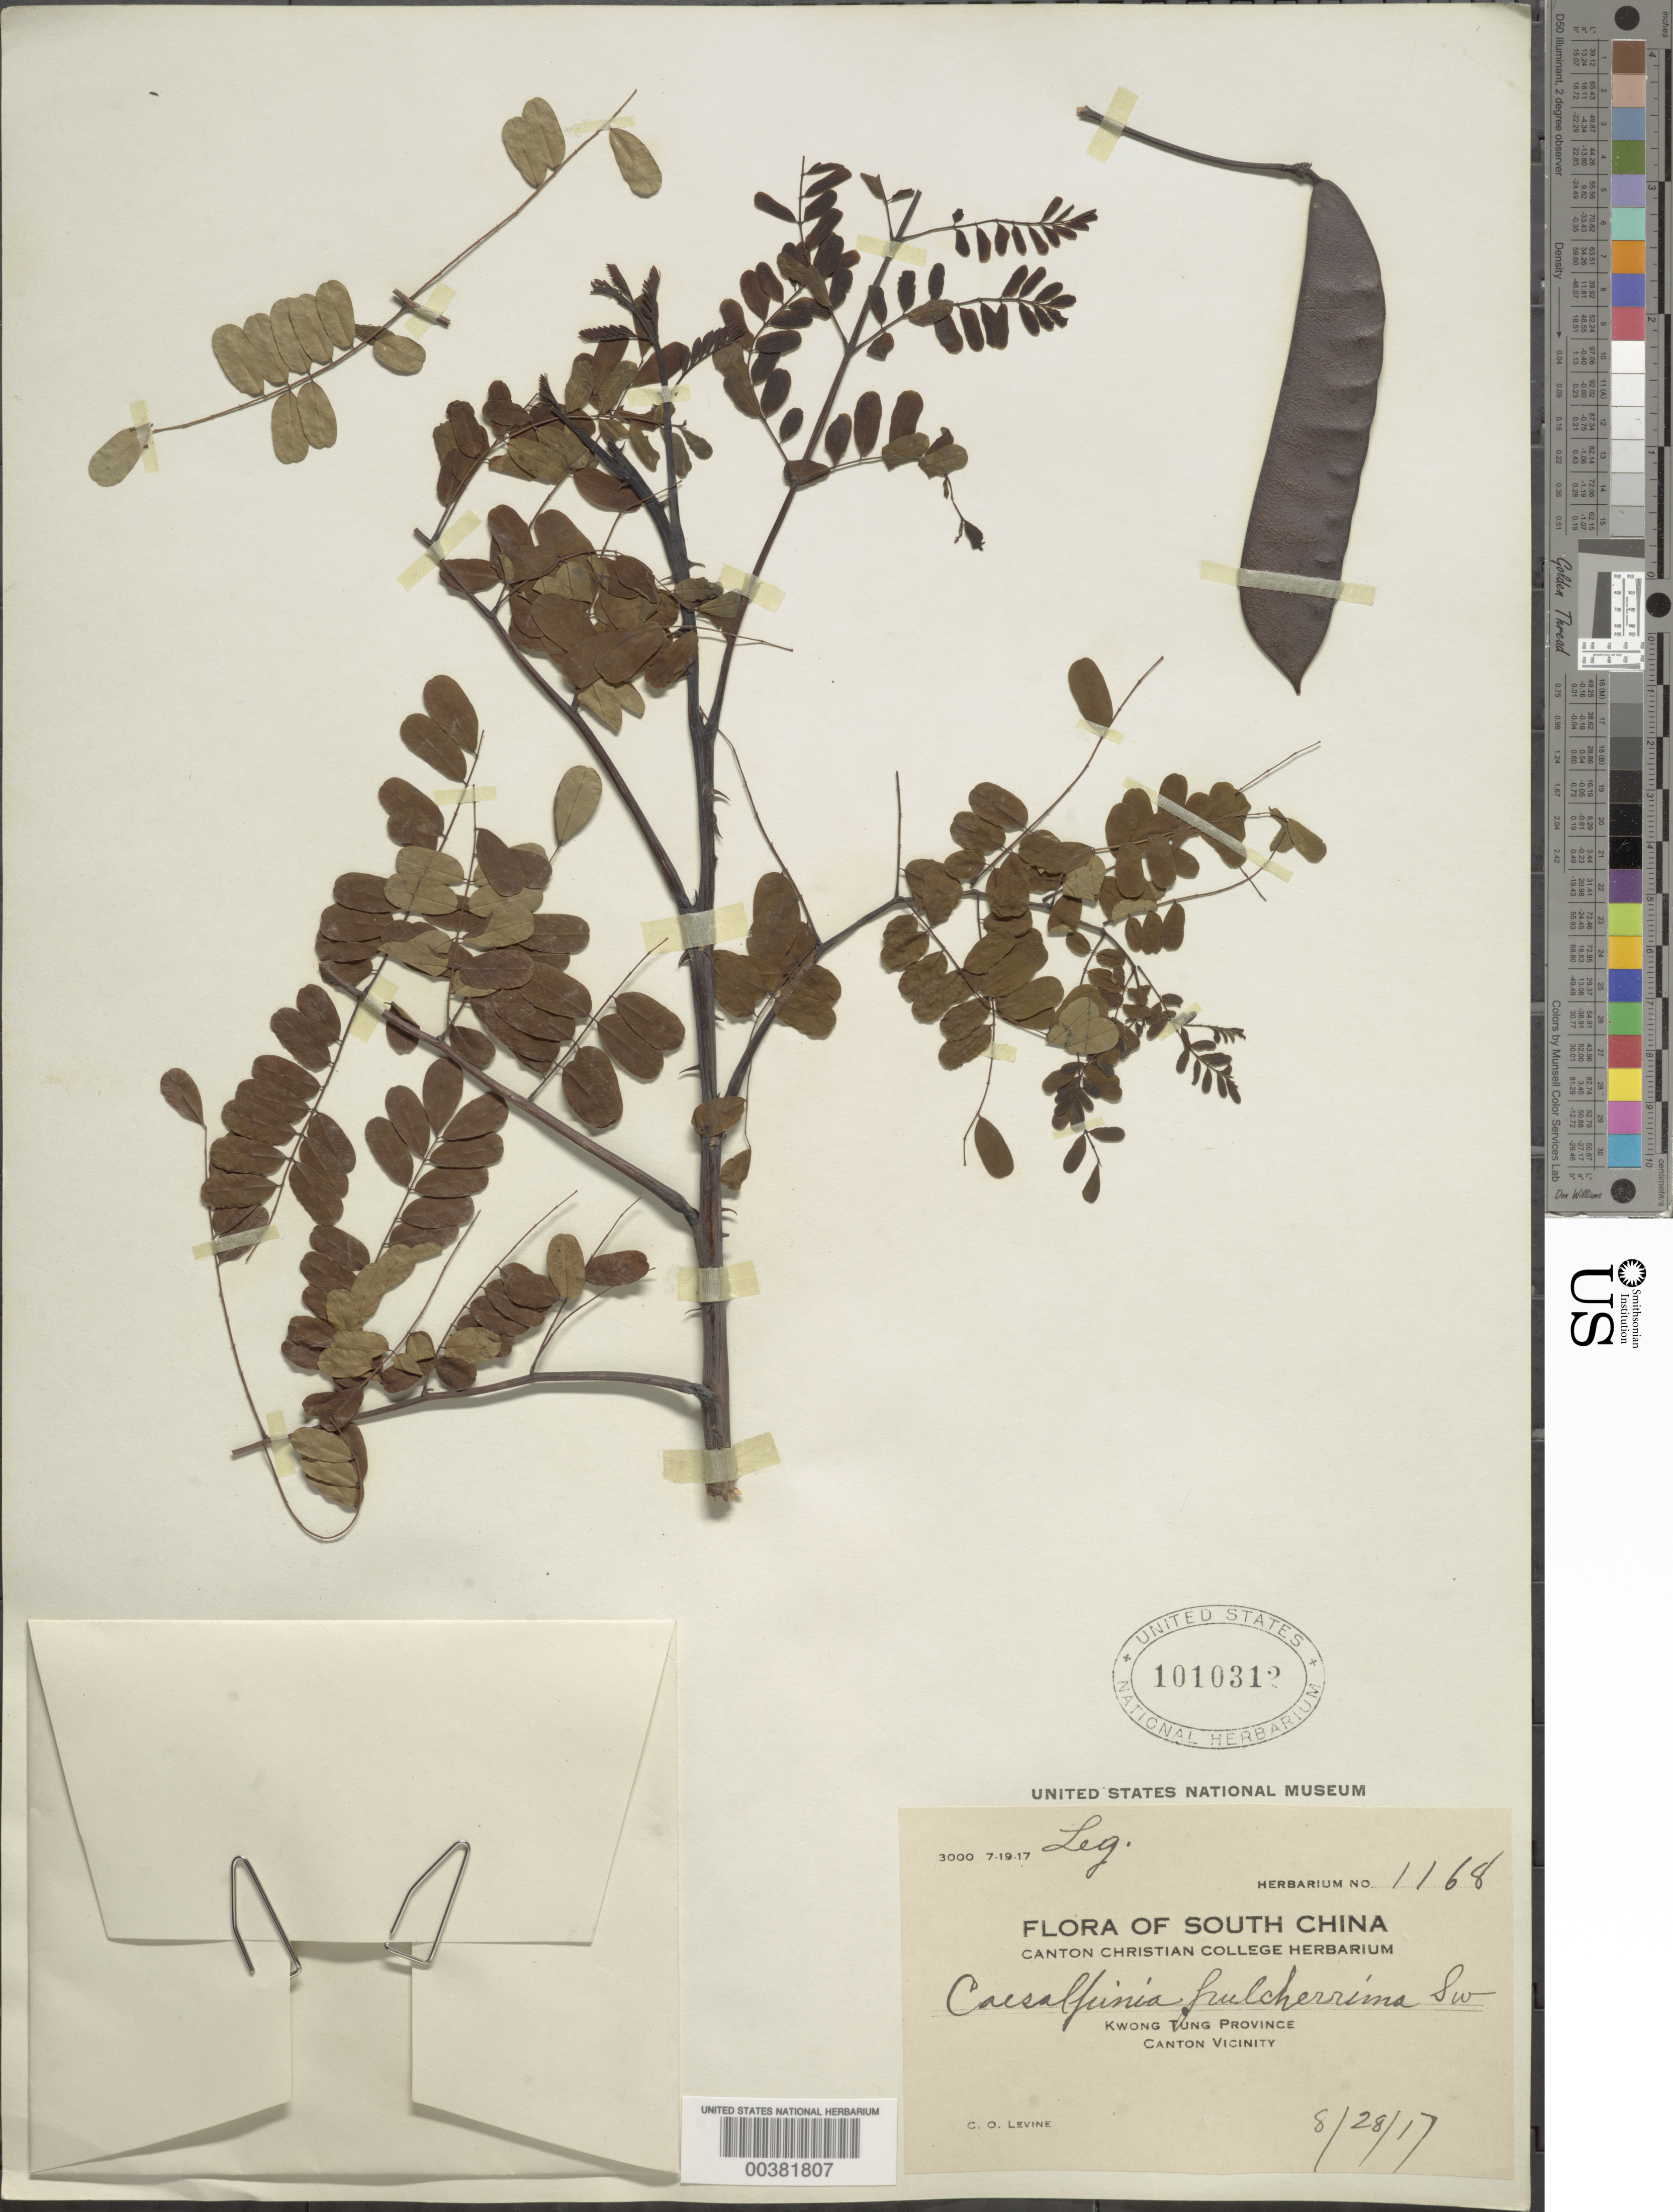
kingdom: Plantae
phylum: Tracheophyta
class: Magnoliopsida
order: Fabales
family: Fabaceae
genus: Caesalpinia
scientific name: Caesalpinia pulcherrima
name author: (L.) Sw.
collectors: C. O. Levine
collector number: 1168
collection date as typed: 28 Aug 1917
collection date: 1917-08-28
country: China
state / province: Guangdong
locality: Canton vicinity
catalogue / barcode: US 1010312